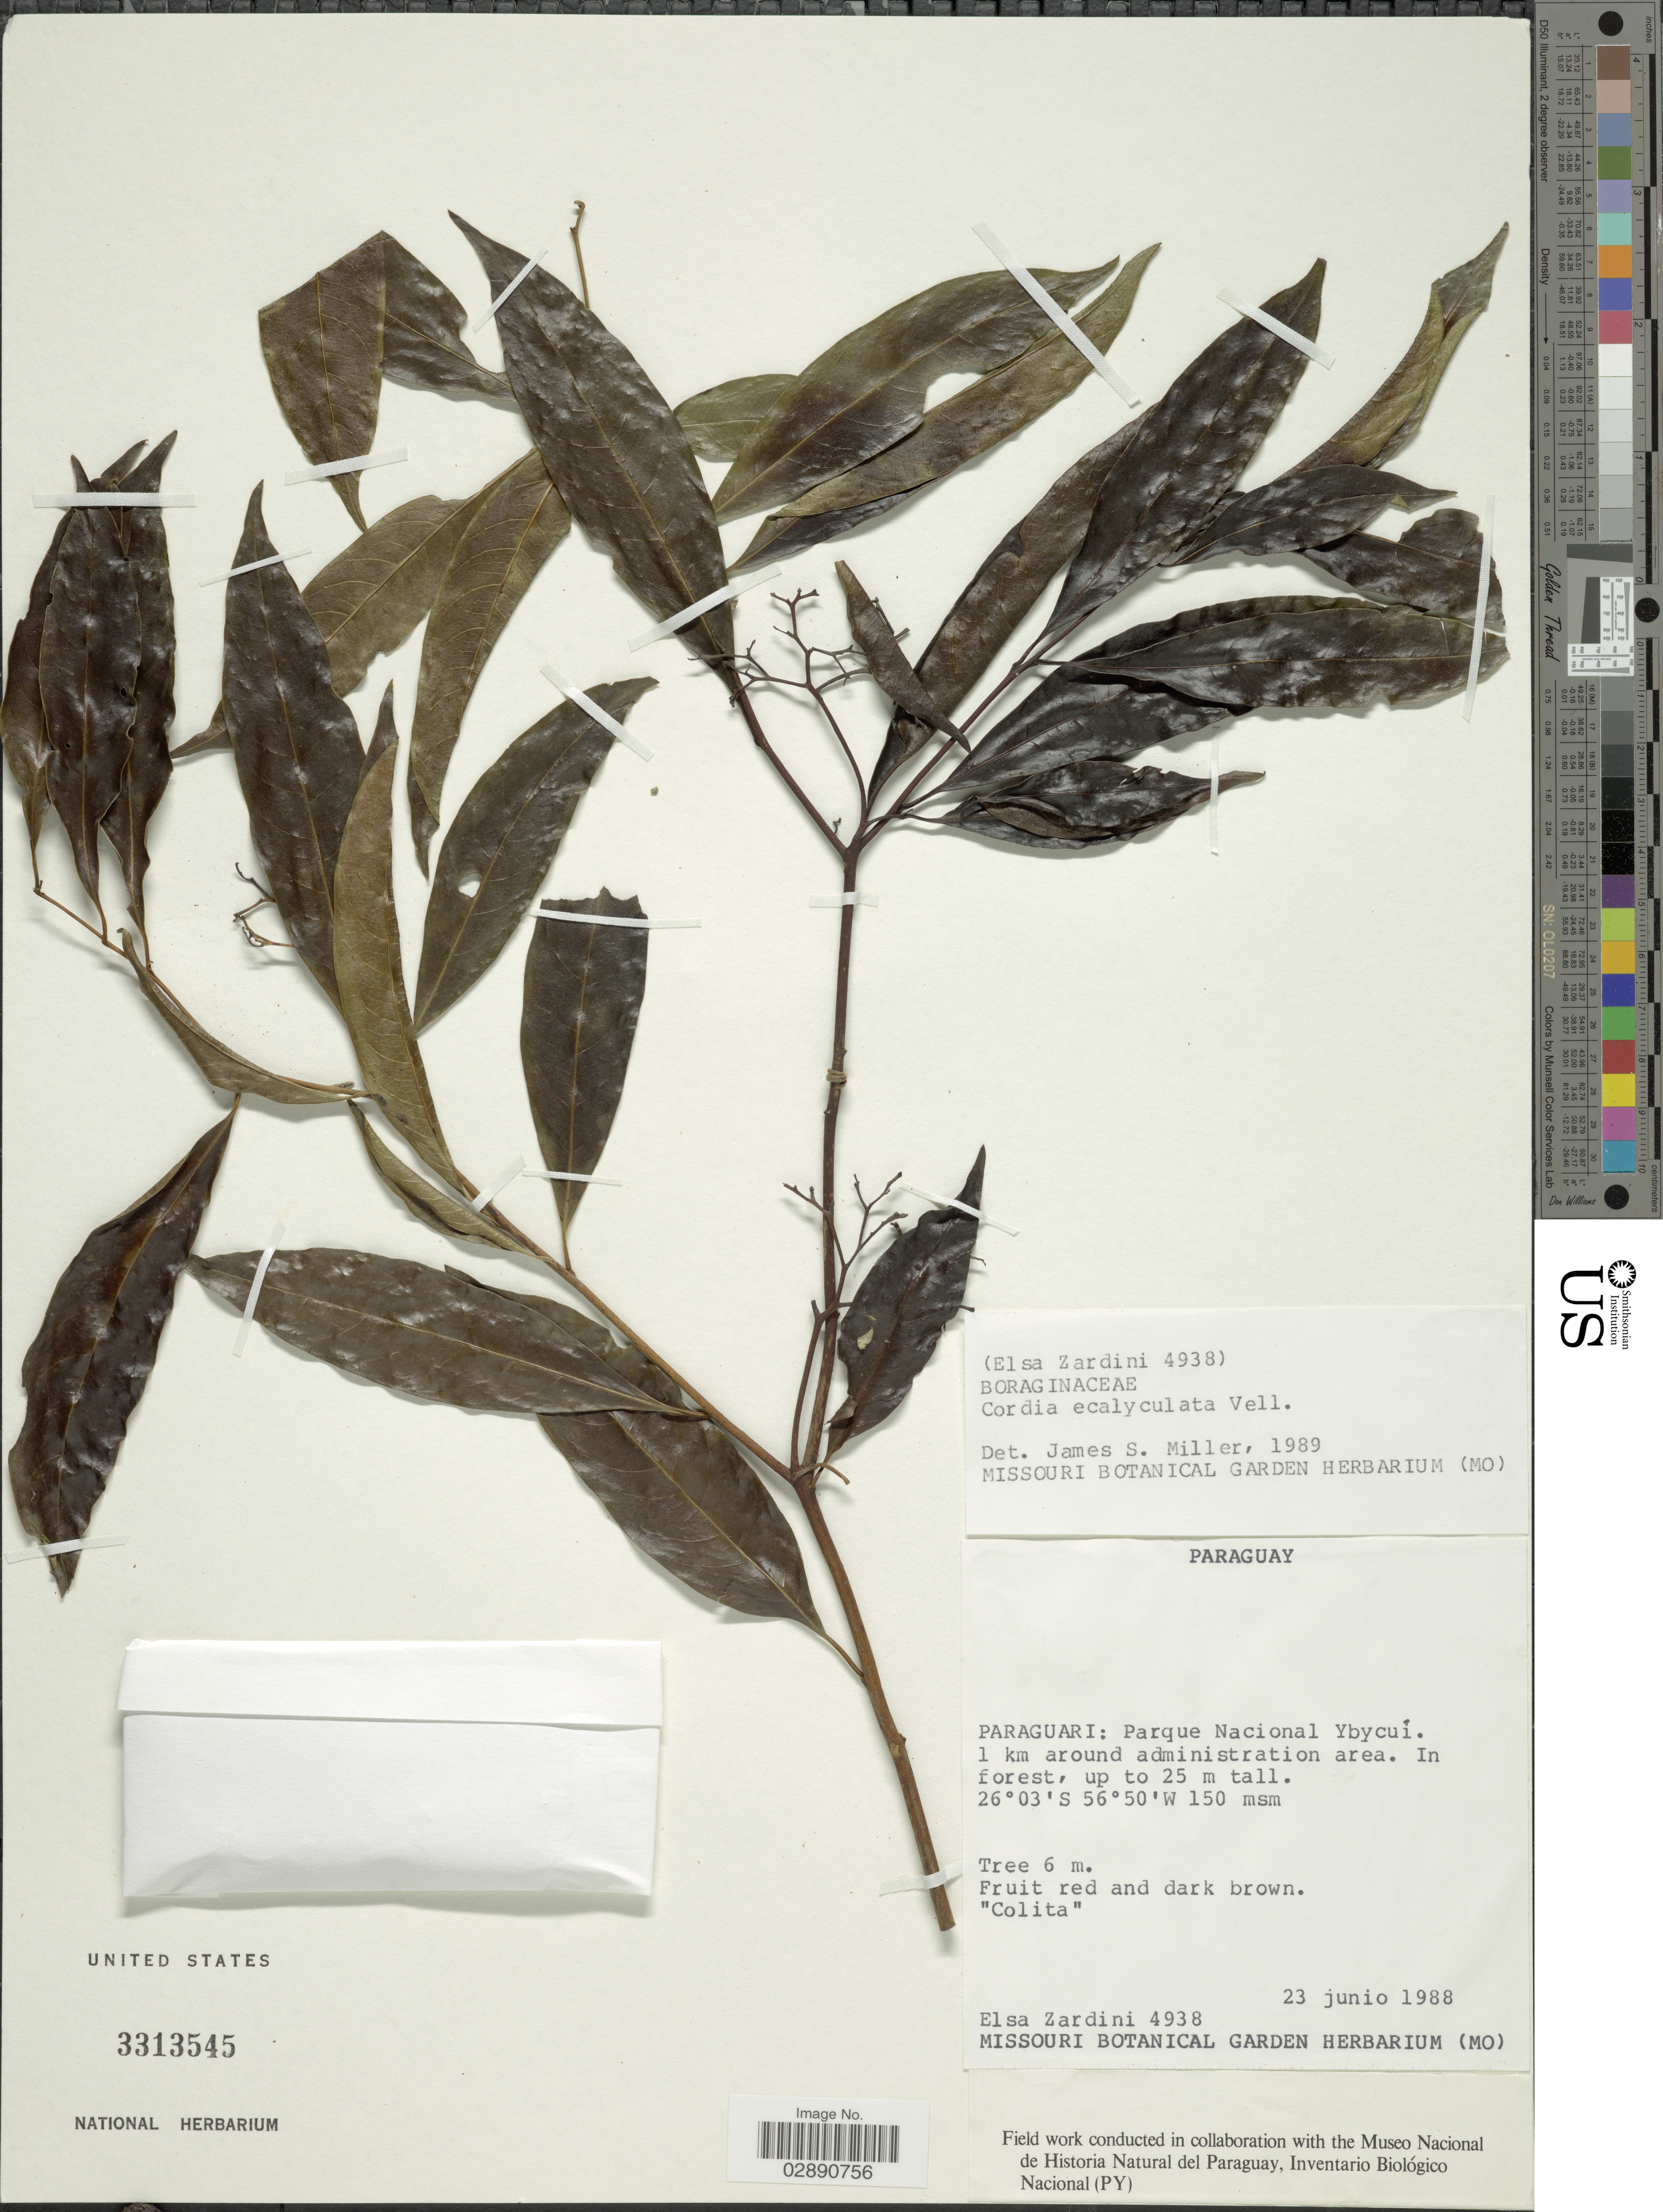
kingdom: Plantae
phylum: Tracheophyta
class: Magnoliopsida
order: Boraginales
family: Cordiaceae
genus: Cordia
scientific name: Cordia ecalyculata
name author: Vell.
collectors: E. M. Zardini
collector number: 4938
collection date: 1988-06-23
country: Paraguay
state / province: Paraguari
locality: Parque Nacional Yvycuí. 1 km around administration area.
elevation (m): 150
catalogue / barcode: US 3313545